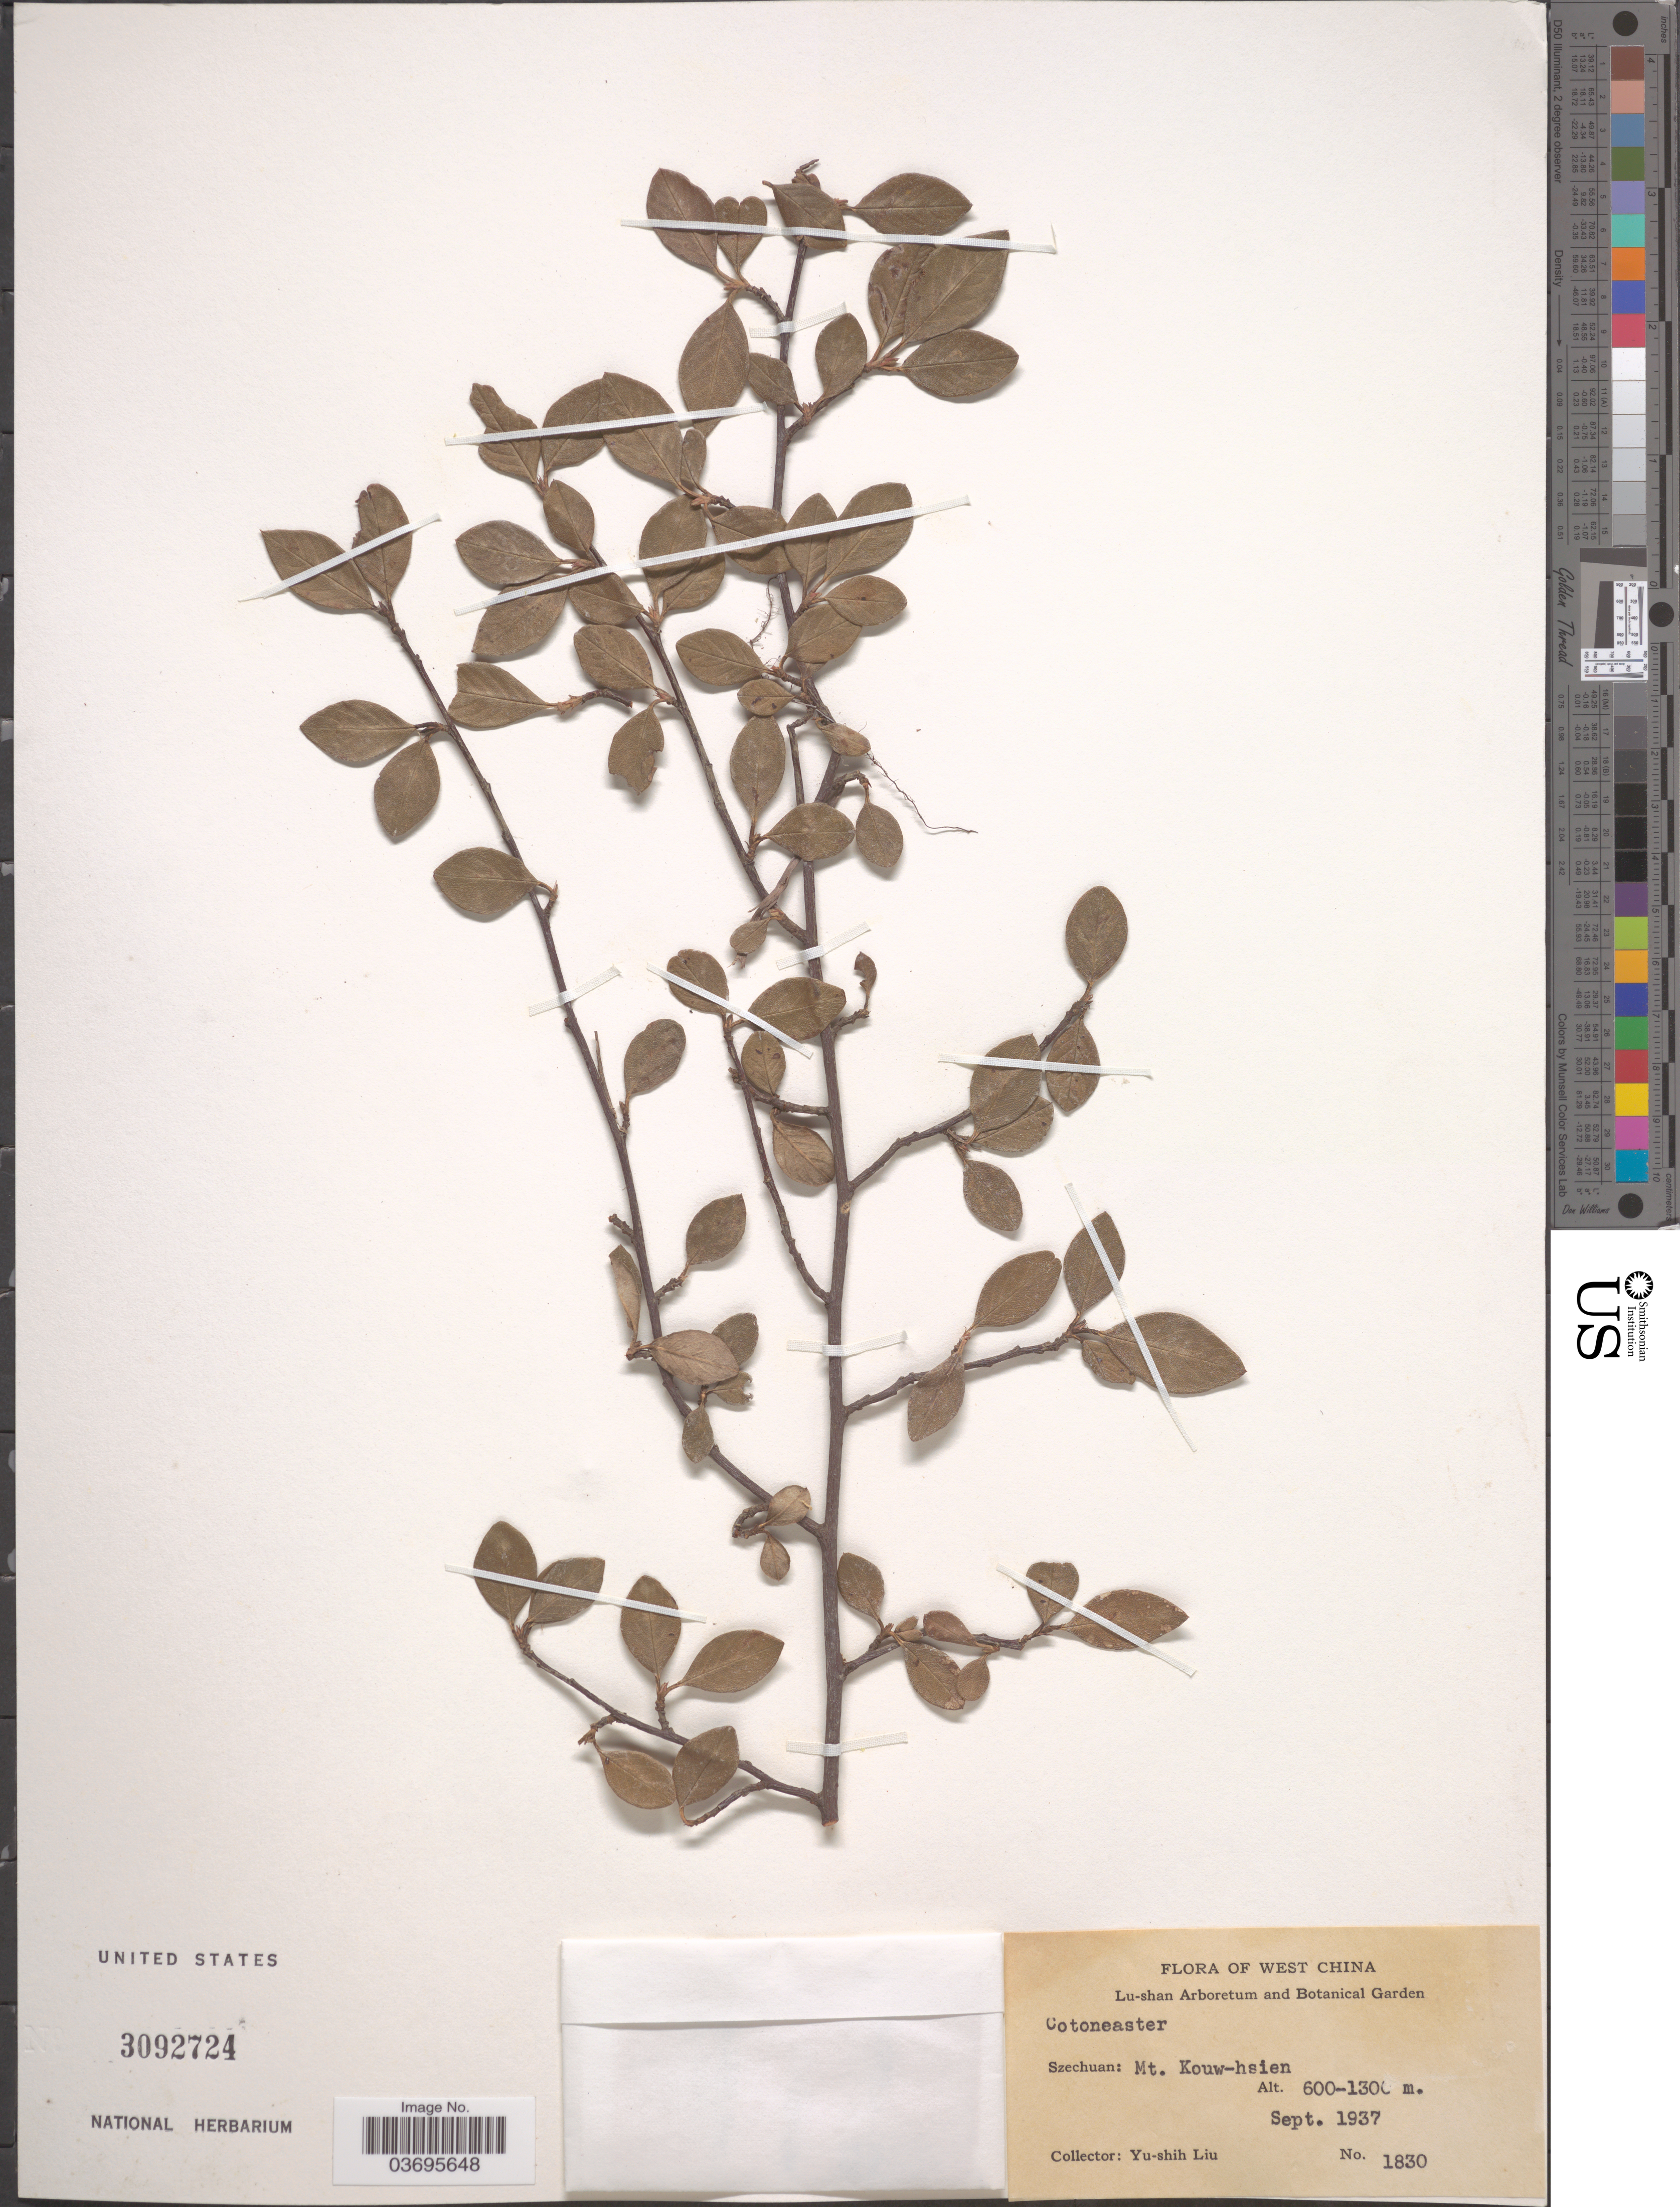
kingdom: Plantae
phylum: Tracheophyta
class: Magnoliopsida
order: Rosales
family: Rosaceae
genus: Cotoneaster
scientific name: Cotoneaster sp.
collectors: Y.-S. Liu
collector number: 1830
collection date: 1937-09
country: China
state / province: Sichuan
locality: West China. Szechuan: Mt. Kouw-hsien.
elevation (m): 600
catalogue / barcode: US 3092724